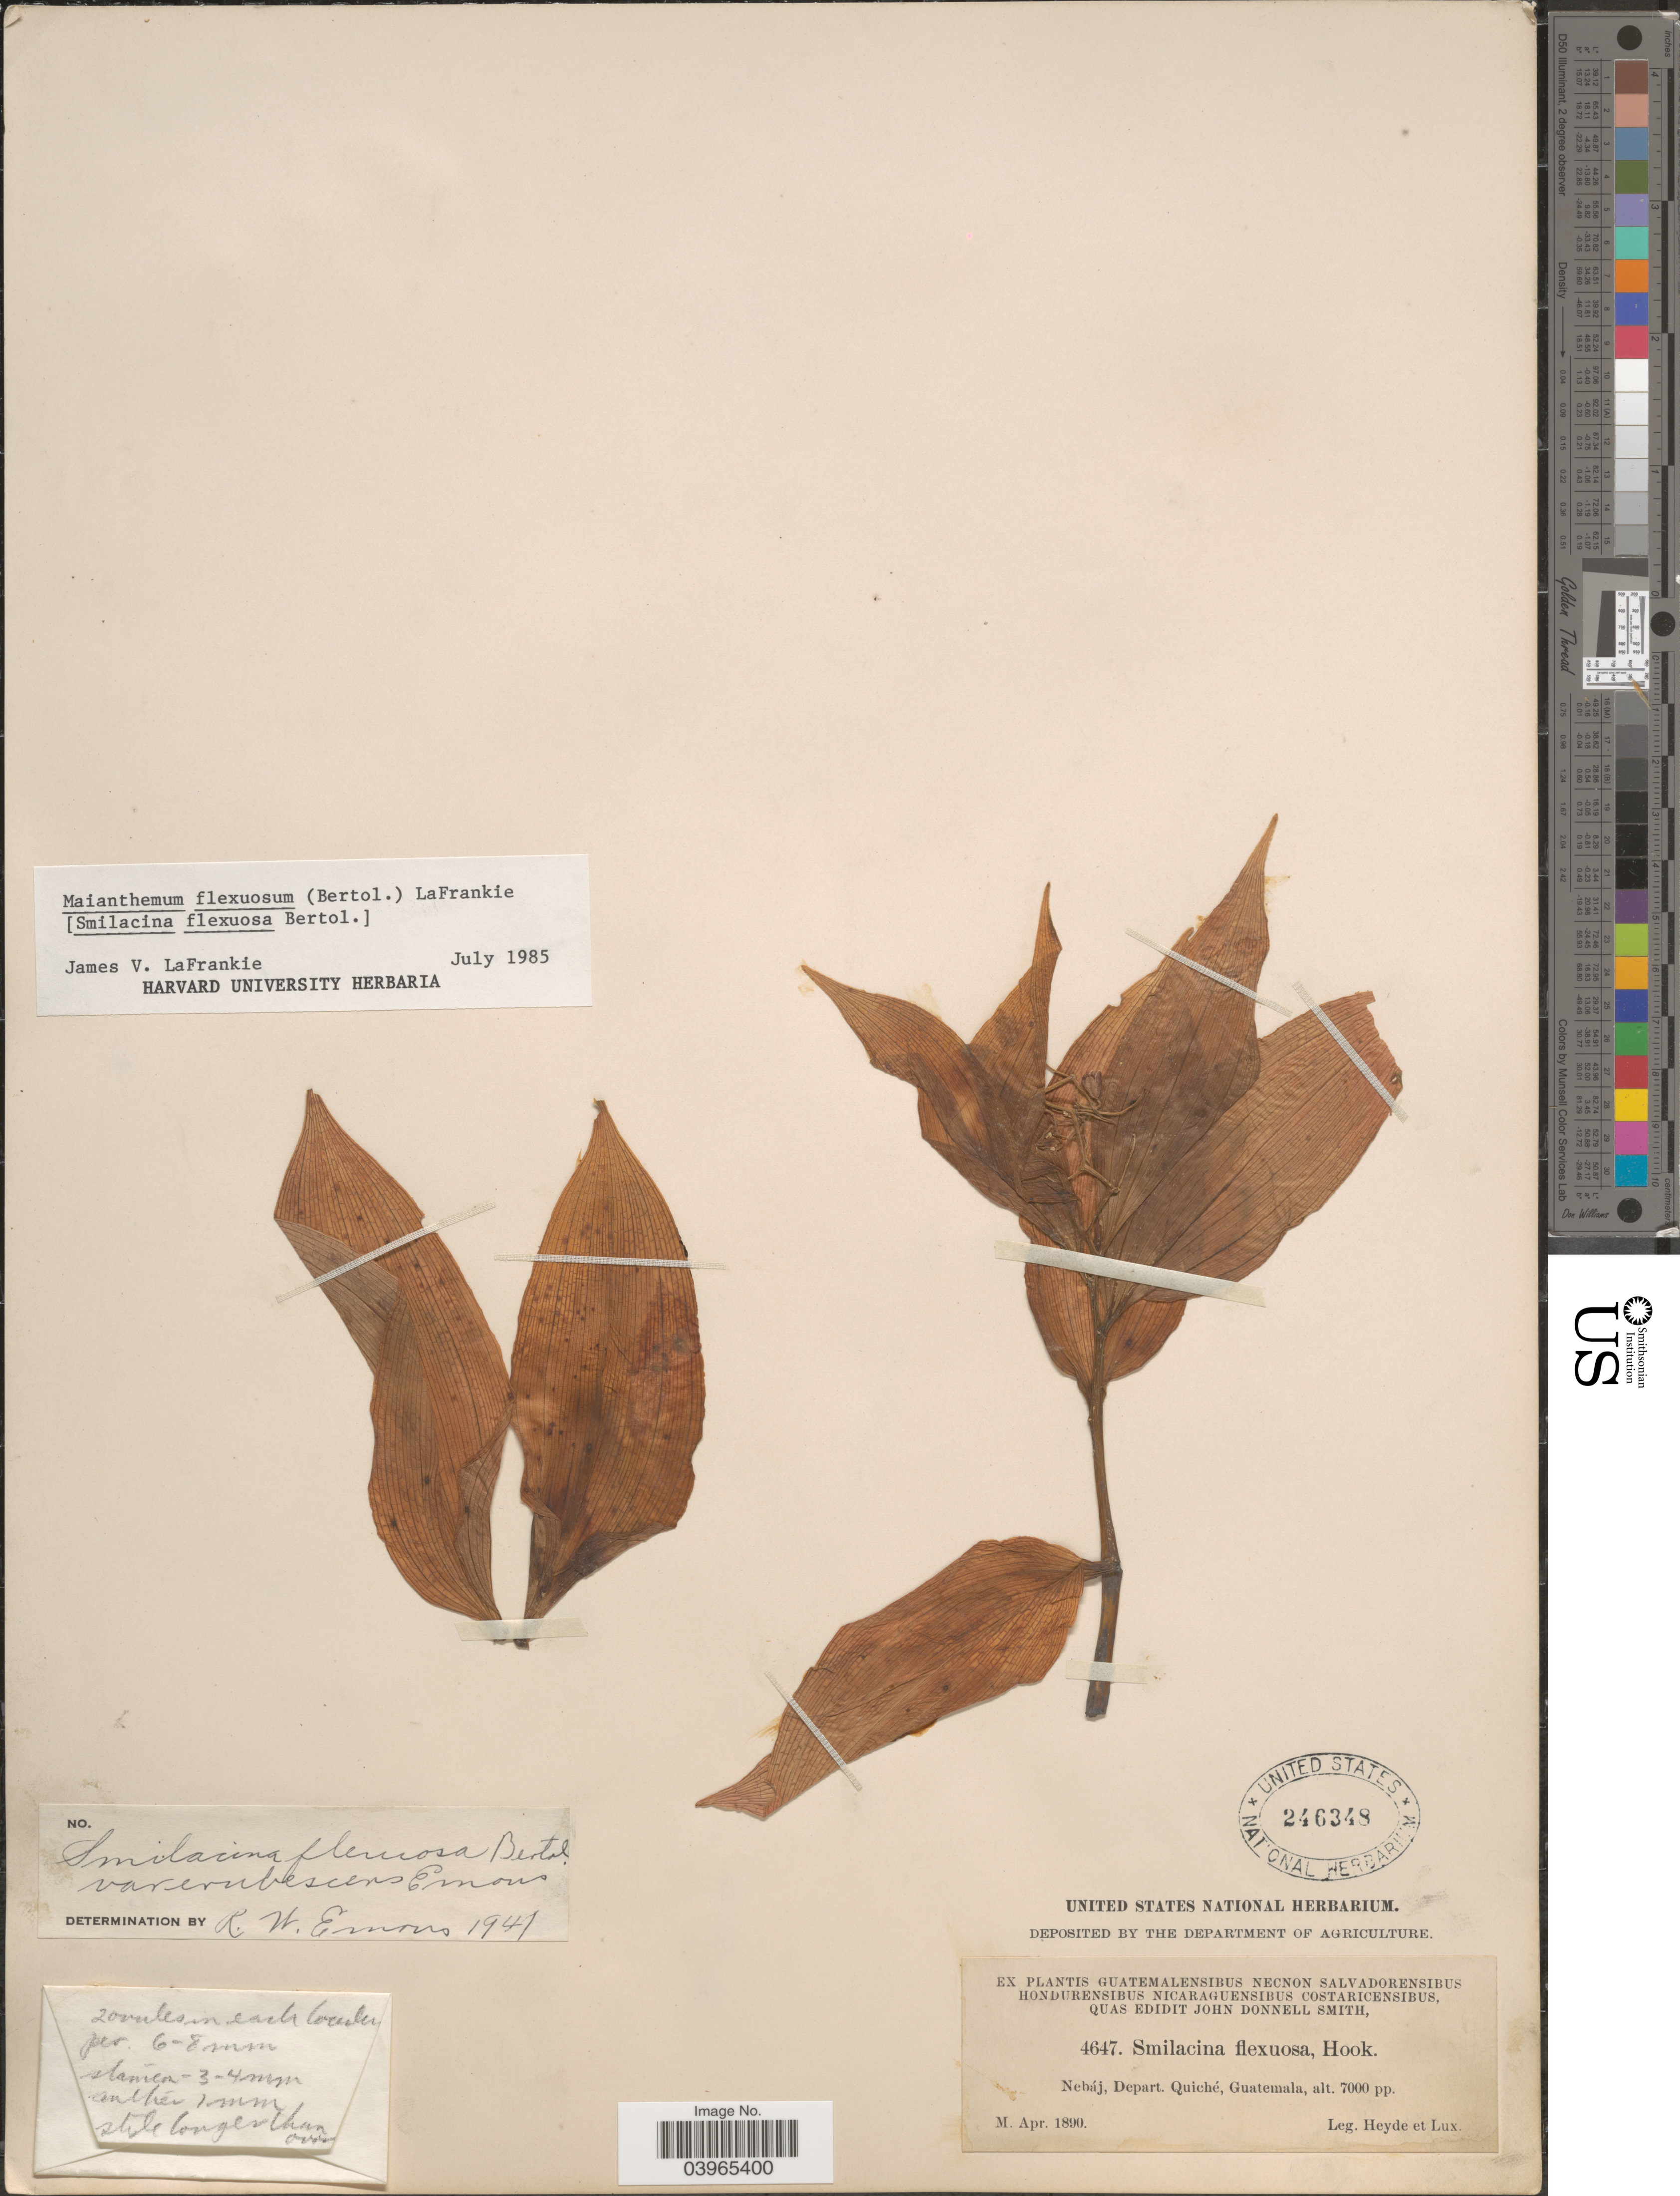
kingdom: Plantae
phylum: Tracheophyta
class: Liliopsida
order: Asparagales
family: Asparagaceae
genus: Maianthemum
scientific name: Maianthemum flexuosum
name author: (Bertol.) LaFrankie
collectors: Heyde & Lux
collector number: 4647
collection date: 1890-04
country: Guatemala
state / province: El Quiche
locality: Nebáj, Depart. Quiché.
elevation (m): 2134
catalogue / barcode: US 246348